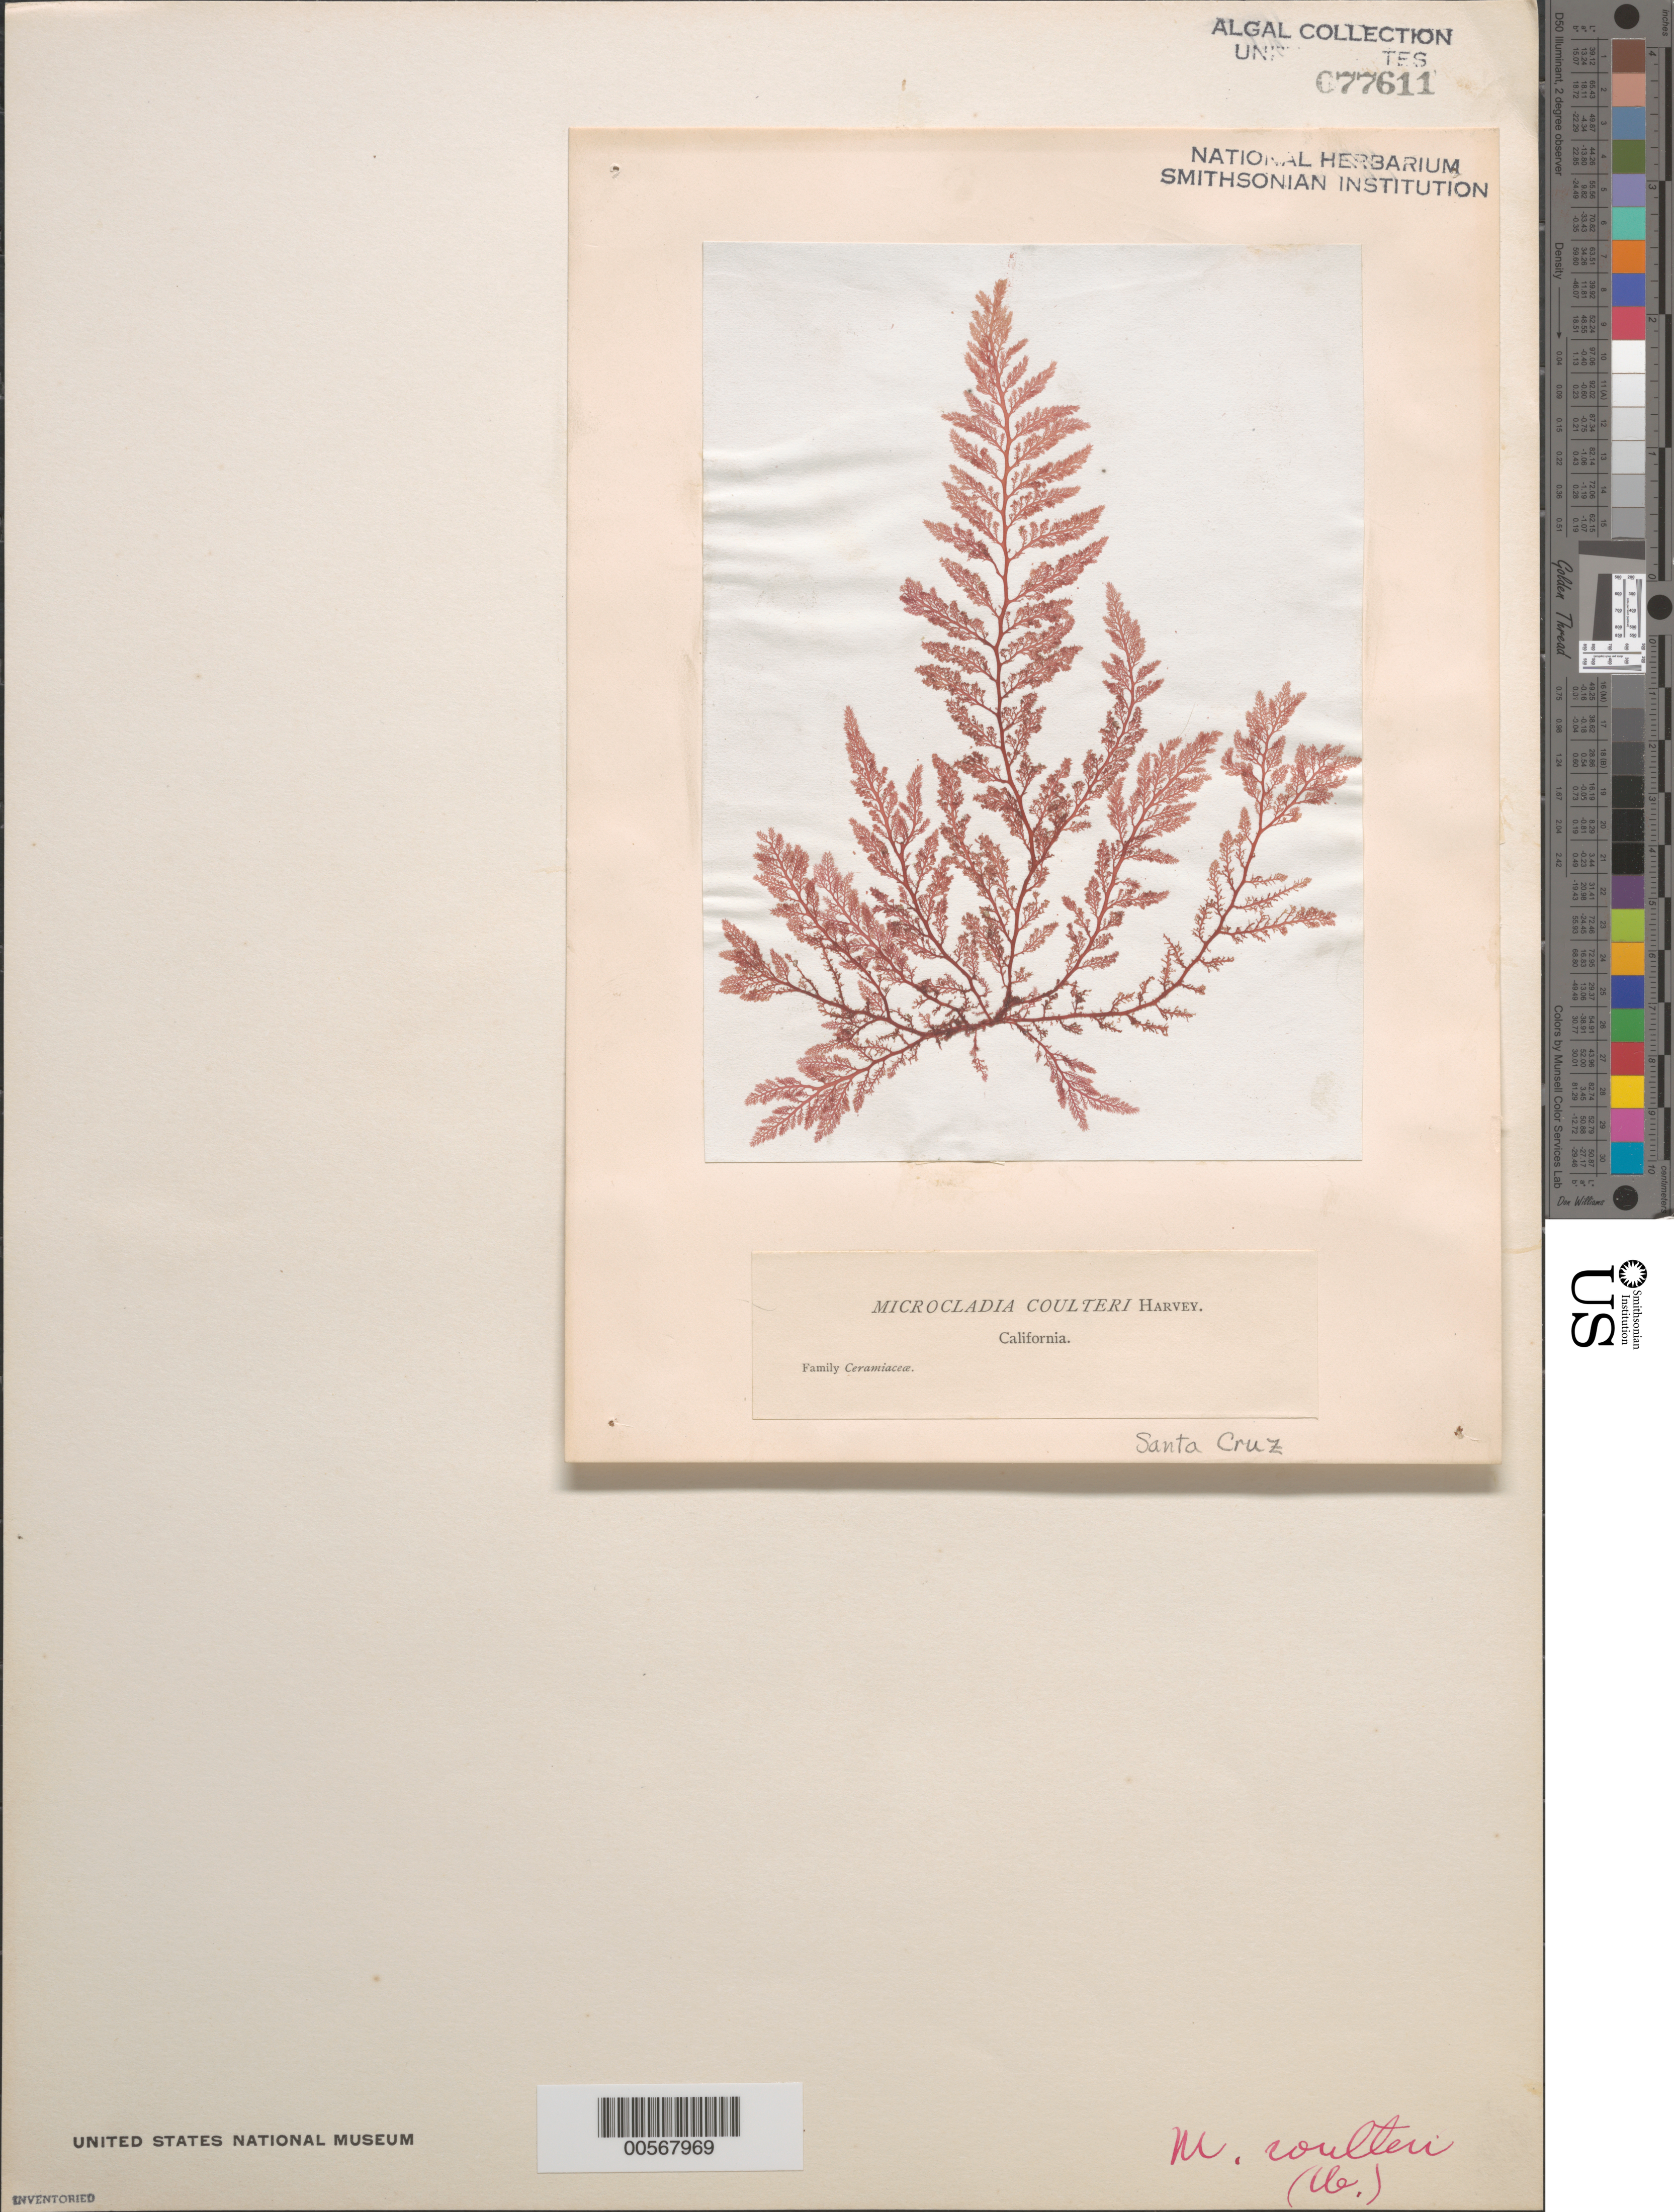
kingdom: Plantae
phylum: Rhodophyta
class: Florideophyceae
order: Ceramiales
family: Ceramiaceae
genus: Microcladia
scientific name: Microcladia coulteri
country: United States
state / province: California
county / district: Santa Cruz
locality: Santa Cruz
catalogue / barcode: US 77611